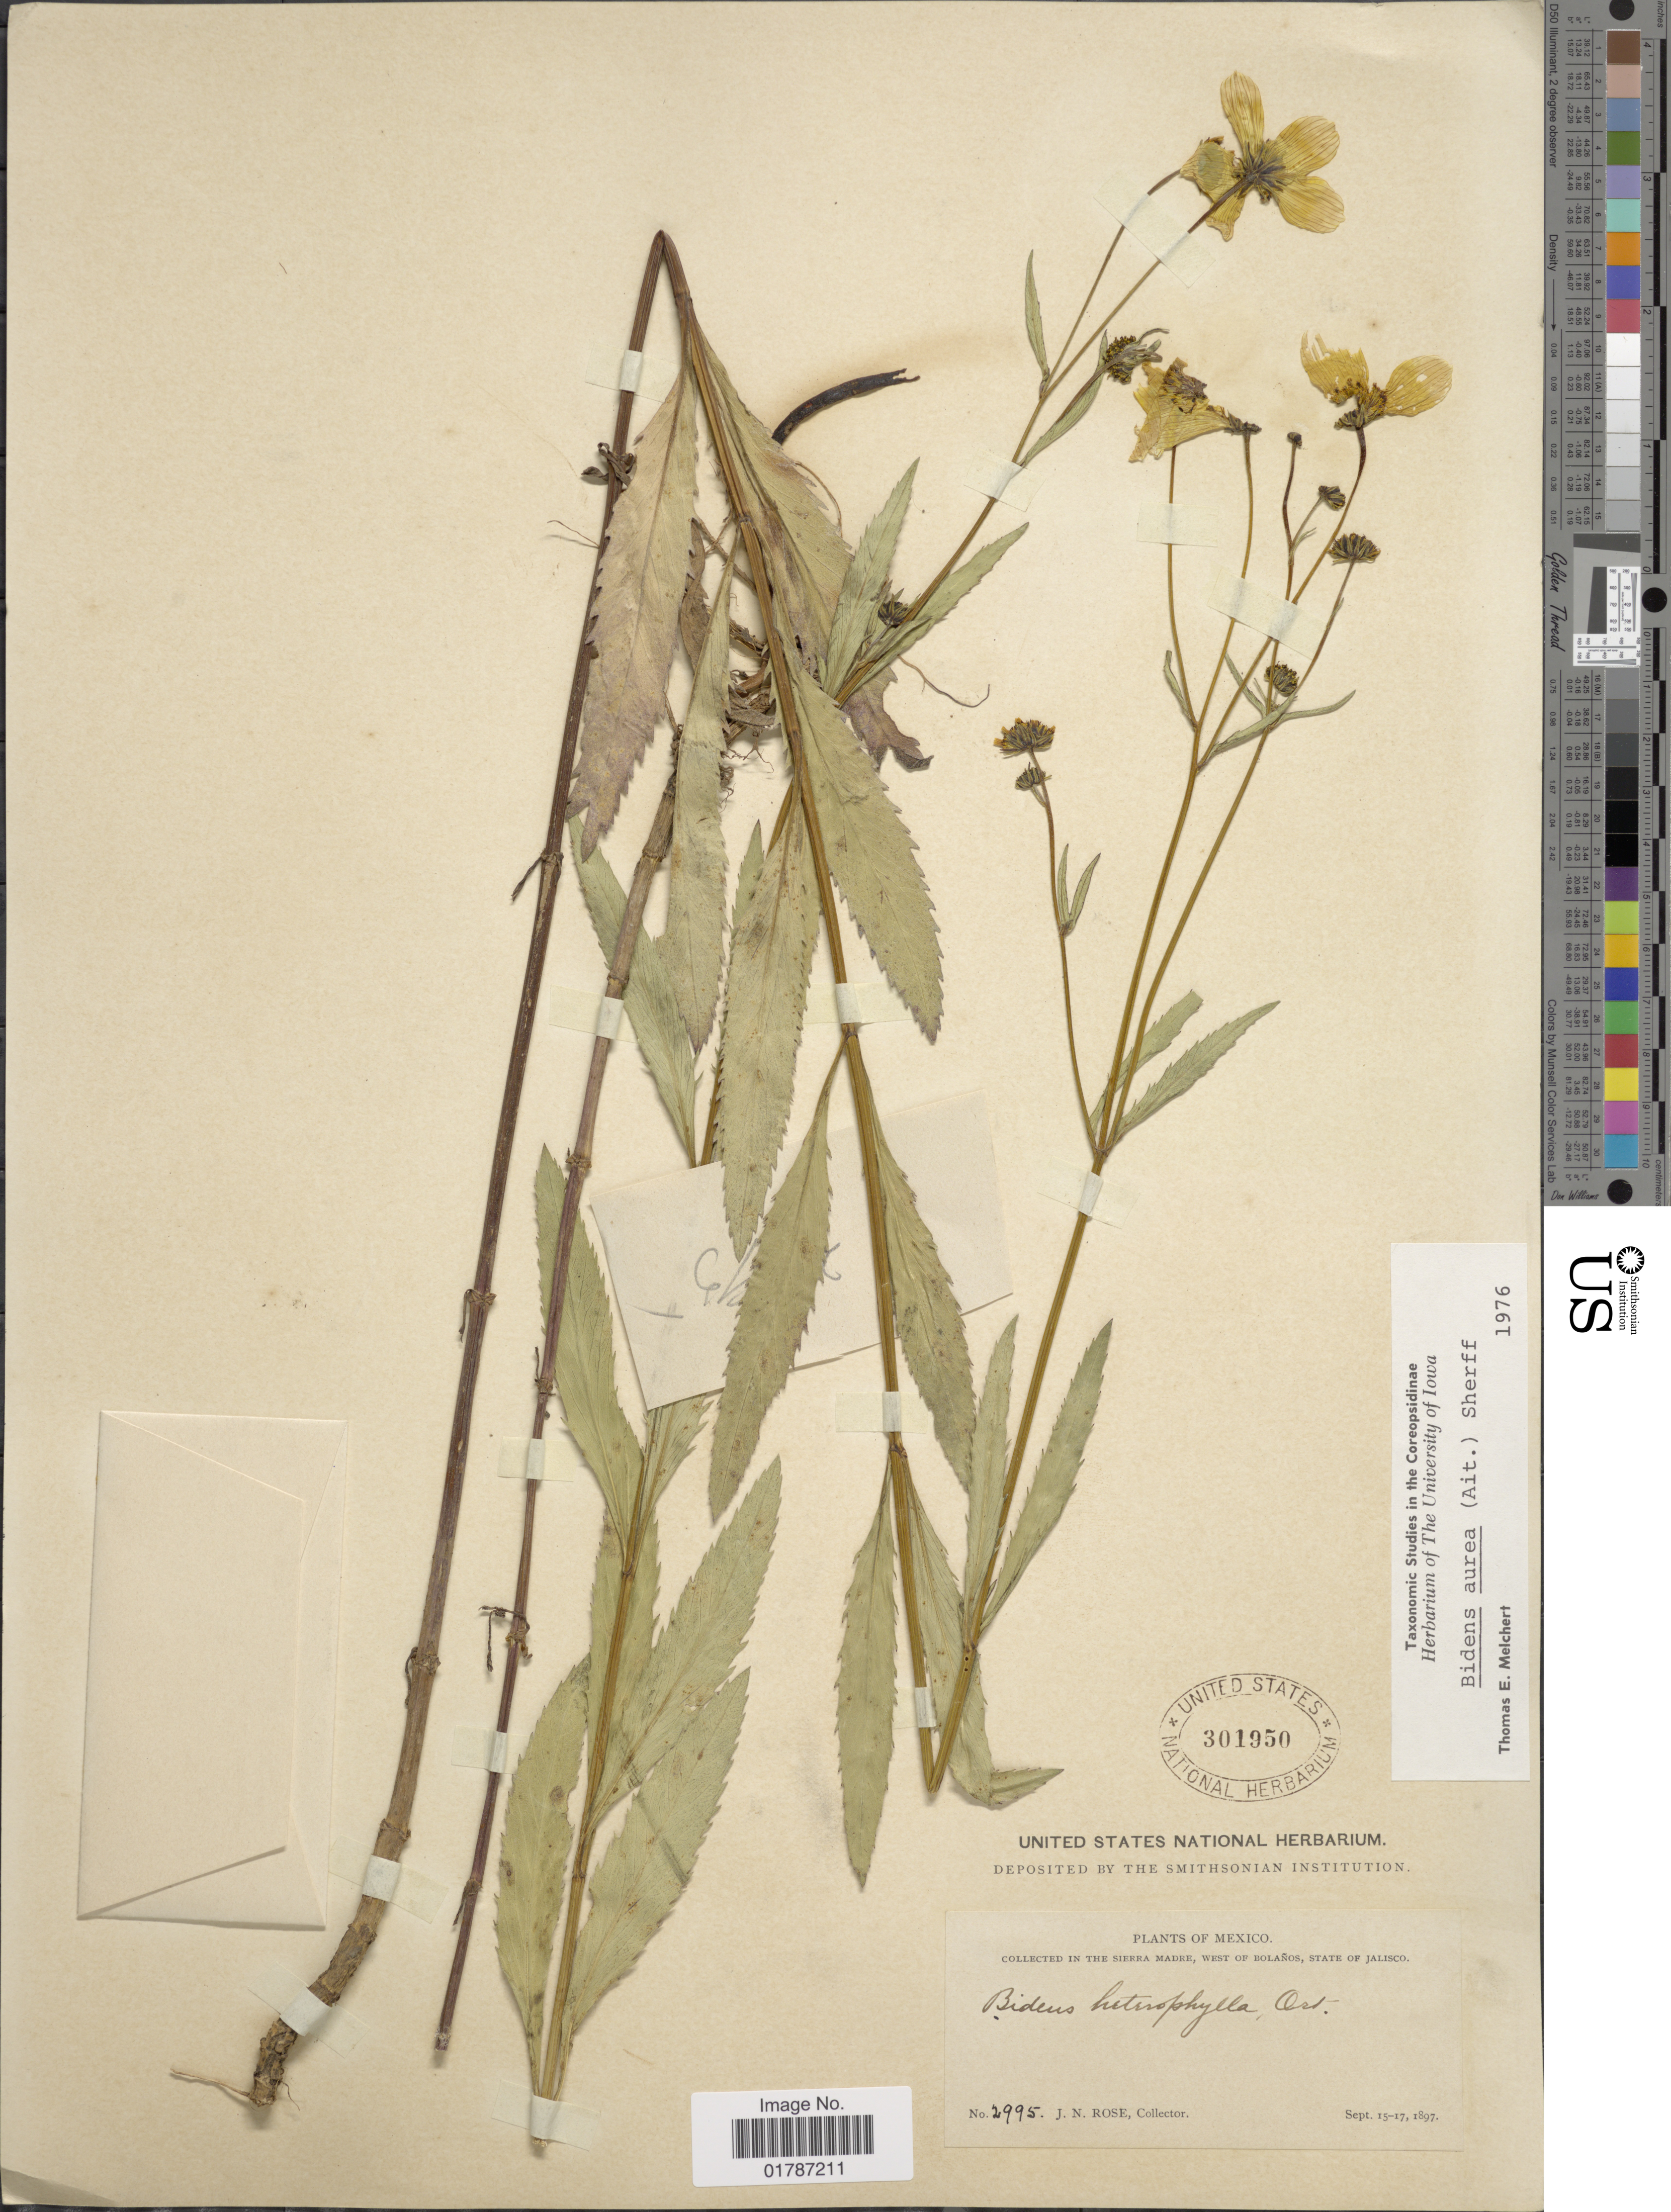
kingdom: Plantae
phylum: Tracheophyta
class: Magnoliopsida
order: Asterales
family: Asteraceae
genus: Bidens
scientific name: Bidens aurea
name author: (Aiton) Sherff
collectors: J. N. Rose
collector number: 2995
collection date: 1897-09-15/1897-09-17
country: Mexico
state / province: Jalisco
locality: In the Sierra Madre, West of Bolanos, State of Jalisco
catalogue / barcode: US 301950